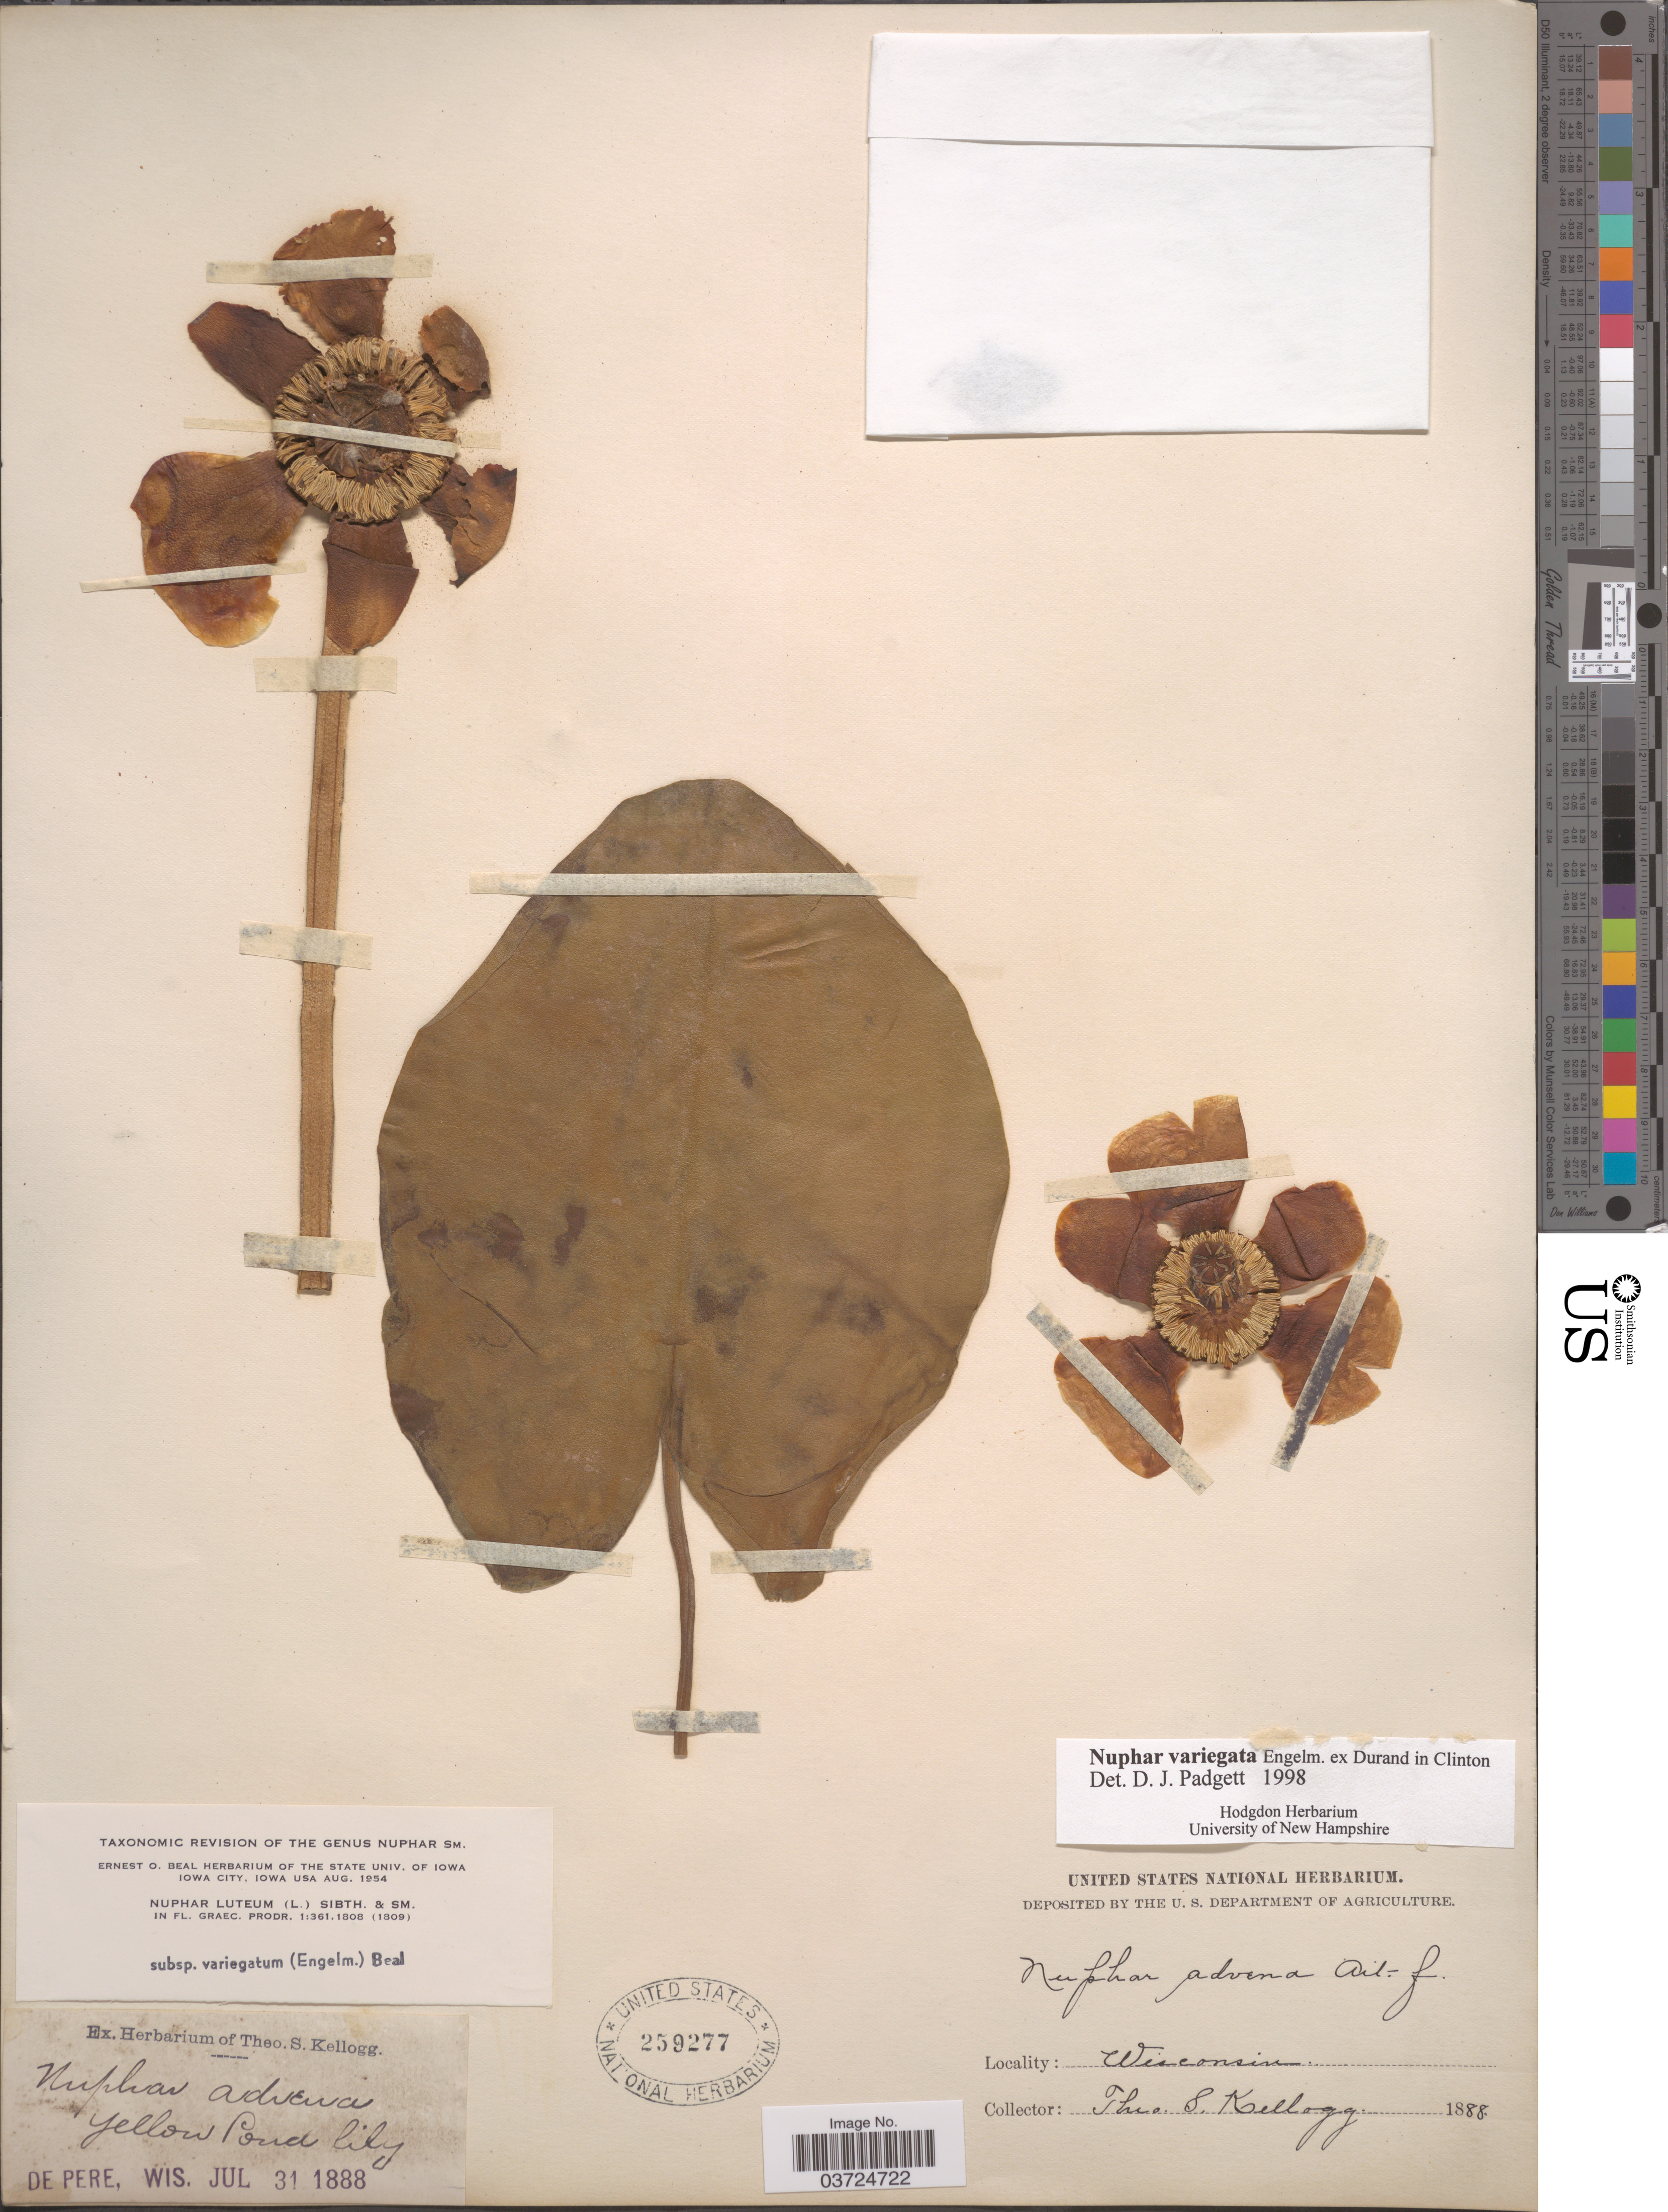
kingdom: Plantae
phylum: Tracheophyta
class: Magnoliopsida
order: Nymphaeales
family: Nymphaeaceae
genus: Nuphar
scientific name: Nuphar variegata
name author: Engelm. ex Durand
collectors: T. S. Kellogg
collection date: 1888-07-31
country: United States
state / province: Wisconsin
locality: De Pere.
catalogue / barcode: US 259277